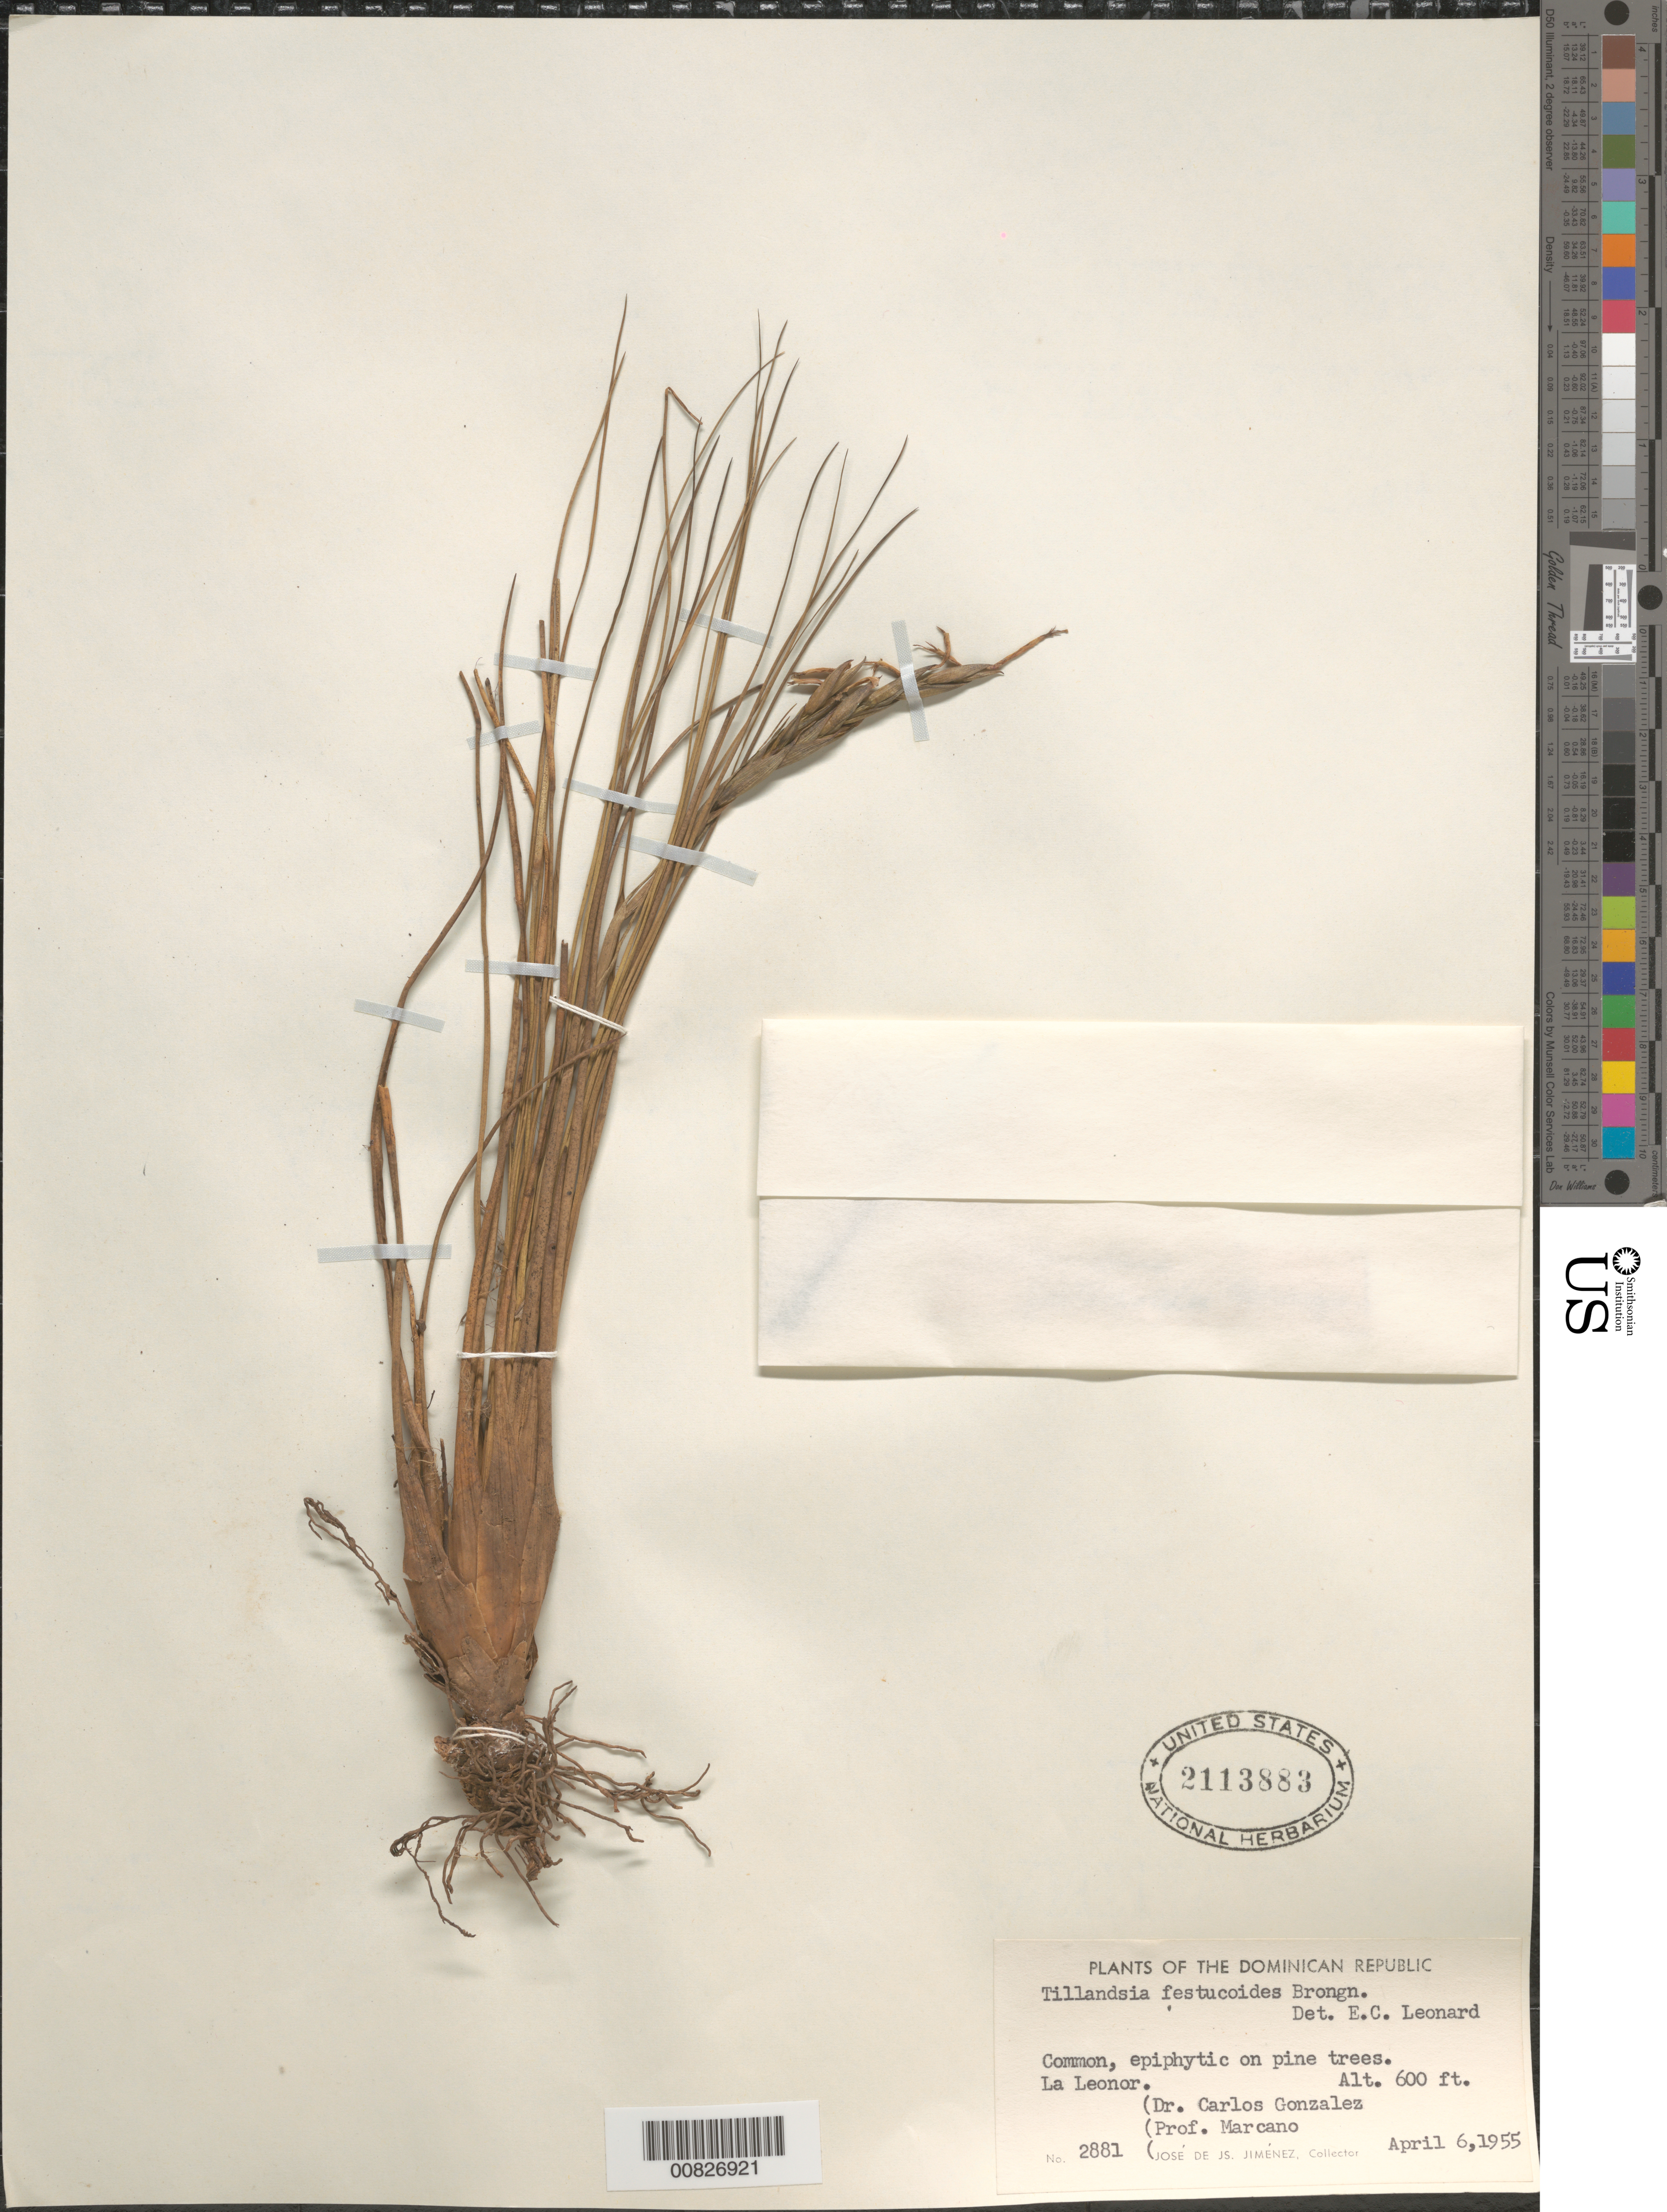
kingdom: Plantae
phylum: Tracheophyta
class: Liliopsida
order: Poales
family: Bromeliaceae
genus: Tillandsia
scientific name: Tillandsia festucoides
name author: Brongn. ex Mez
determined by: Leonard, Emery C., (US)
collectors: J. J. Jiménez, C. Gonzalez & E. J. Marcano F.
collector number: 2881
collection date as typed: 06 Apr 1955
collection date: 1955-04-06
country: Dominican Republic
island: Hispaniola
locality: La Leonor.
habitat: On pine trees.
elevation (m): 183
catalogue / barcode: US 2113883